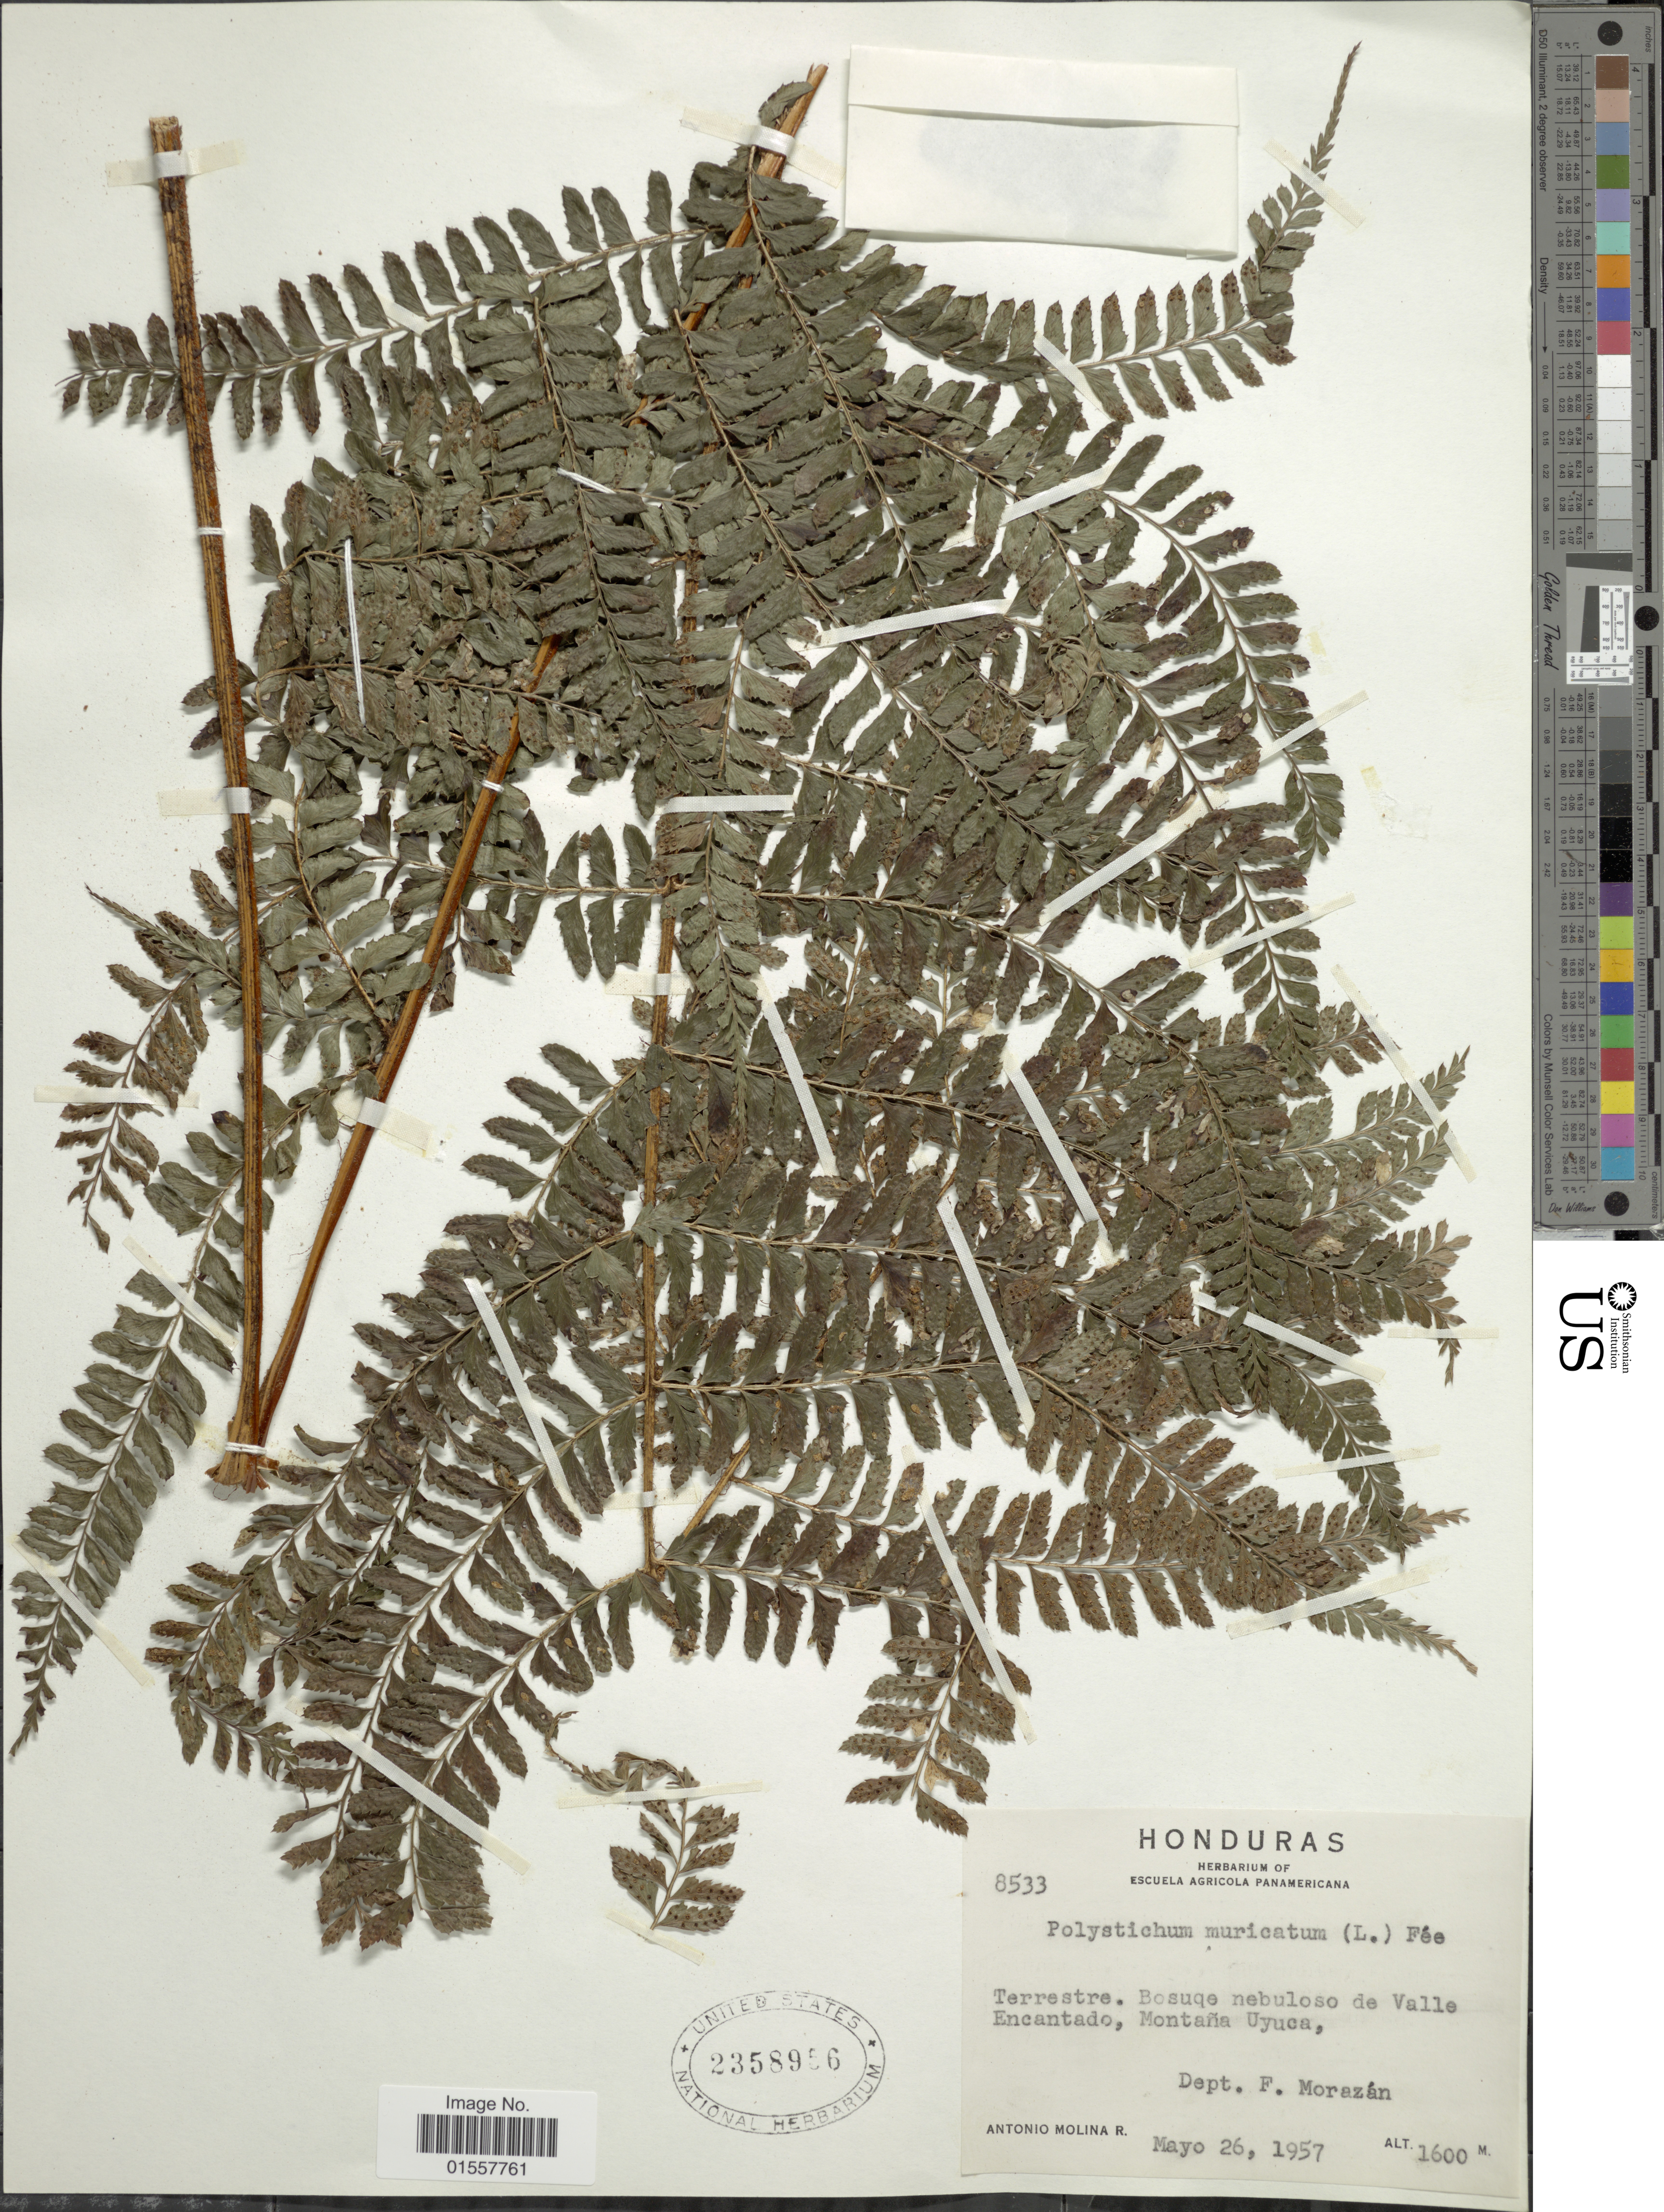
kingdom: Plantae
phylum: Tracheophyta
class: Polypodiopsida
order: Polypodiales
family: Dryopteridaceae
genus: Polystichum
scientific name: Polystichum muricatum var. bicolor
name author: (L.) Fée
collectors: A. Molina R.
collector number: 8533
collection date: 1957-05-26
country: Honduras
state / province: Fco. Morazán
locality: Bosque nebuloso de Valle Encantado, Montana Uyuca, Dept. F. Morazan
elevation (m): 1600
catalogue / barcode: US 2358956